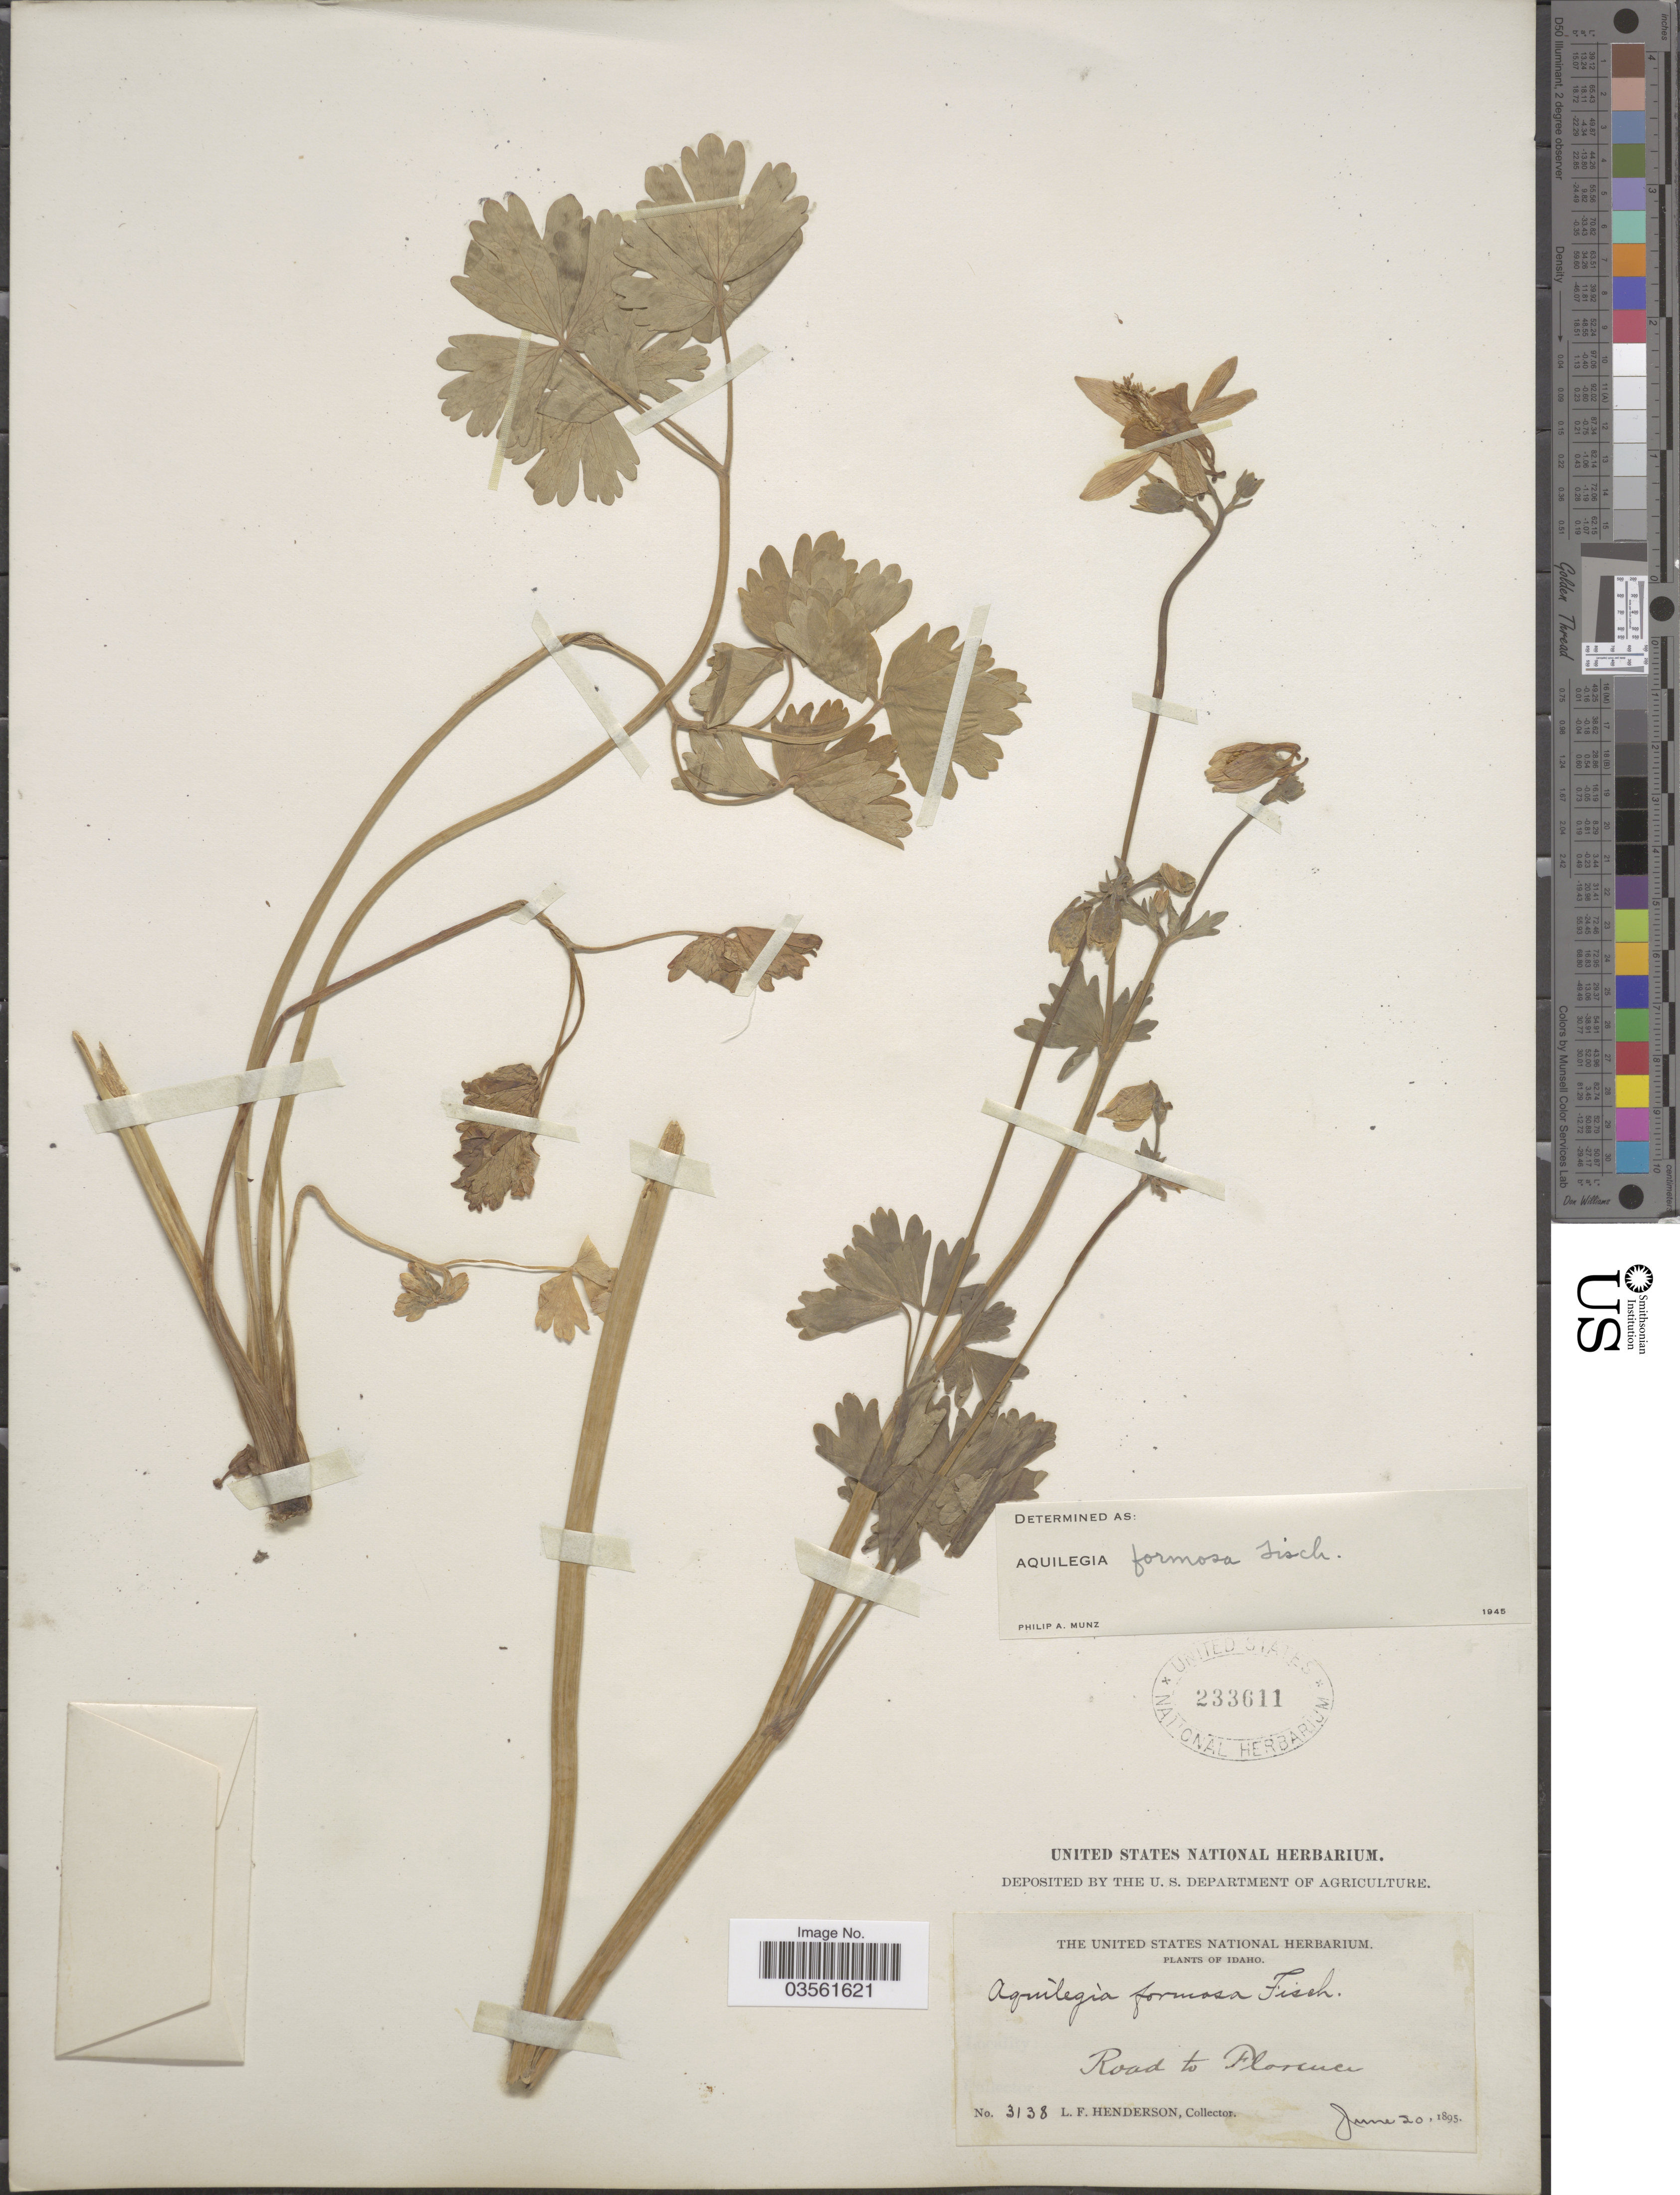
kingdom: Plantae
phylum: Tracheophyta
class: Magnoliopsida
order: Ranunculales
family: Ranunculaceae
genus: Aquilegia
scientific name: Aquilegia formosa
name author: Fisch. ex DC.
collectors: L. Henderson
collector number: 3138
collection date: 1895-06-20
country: United States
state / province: Idaho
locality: Road to Florence.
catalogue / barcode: US 233611